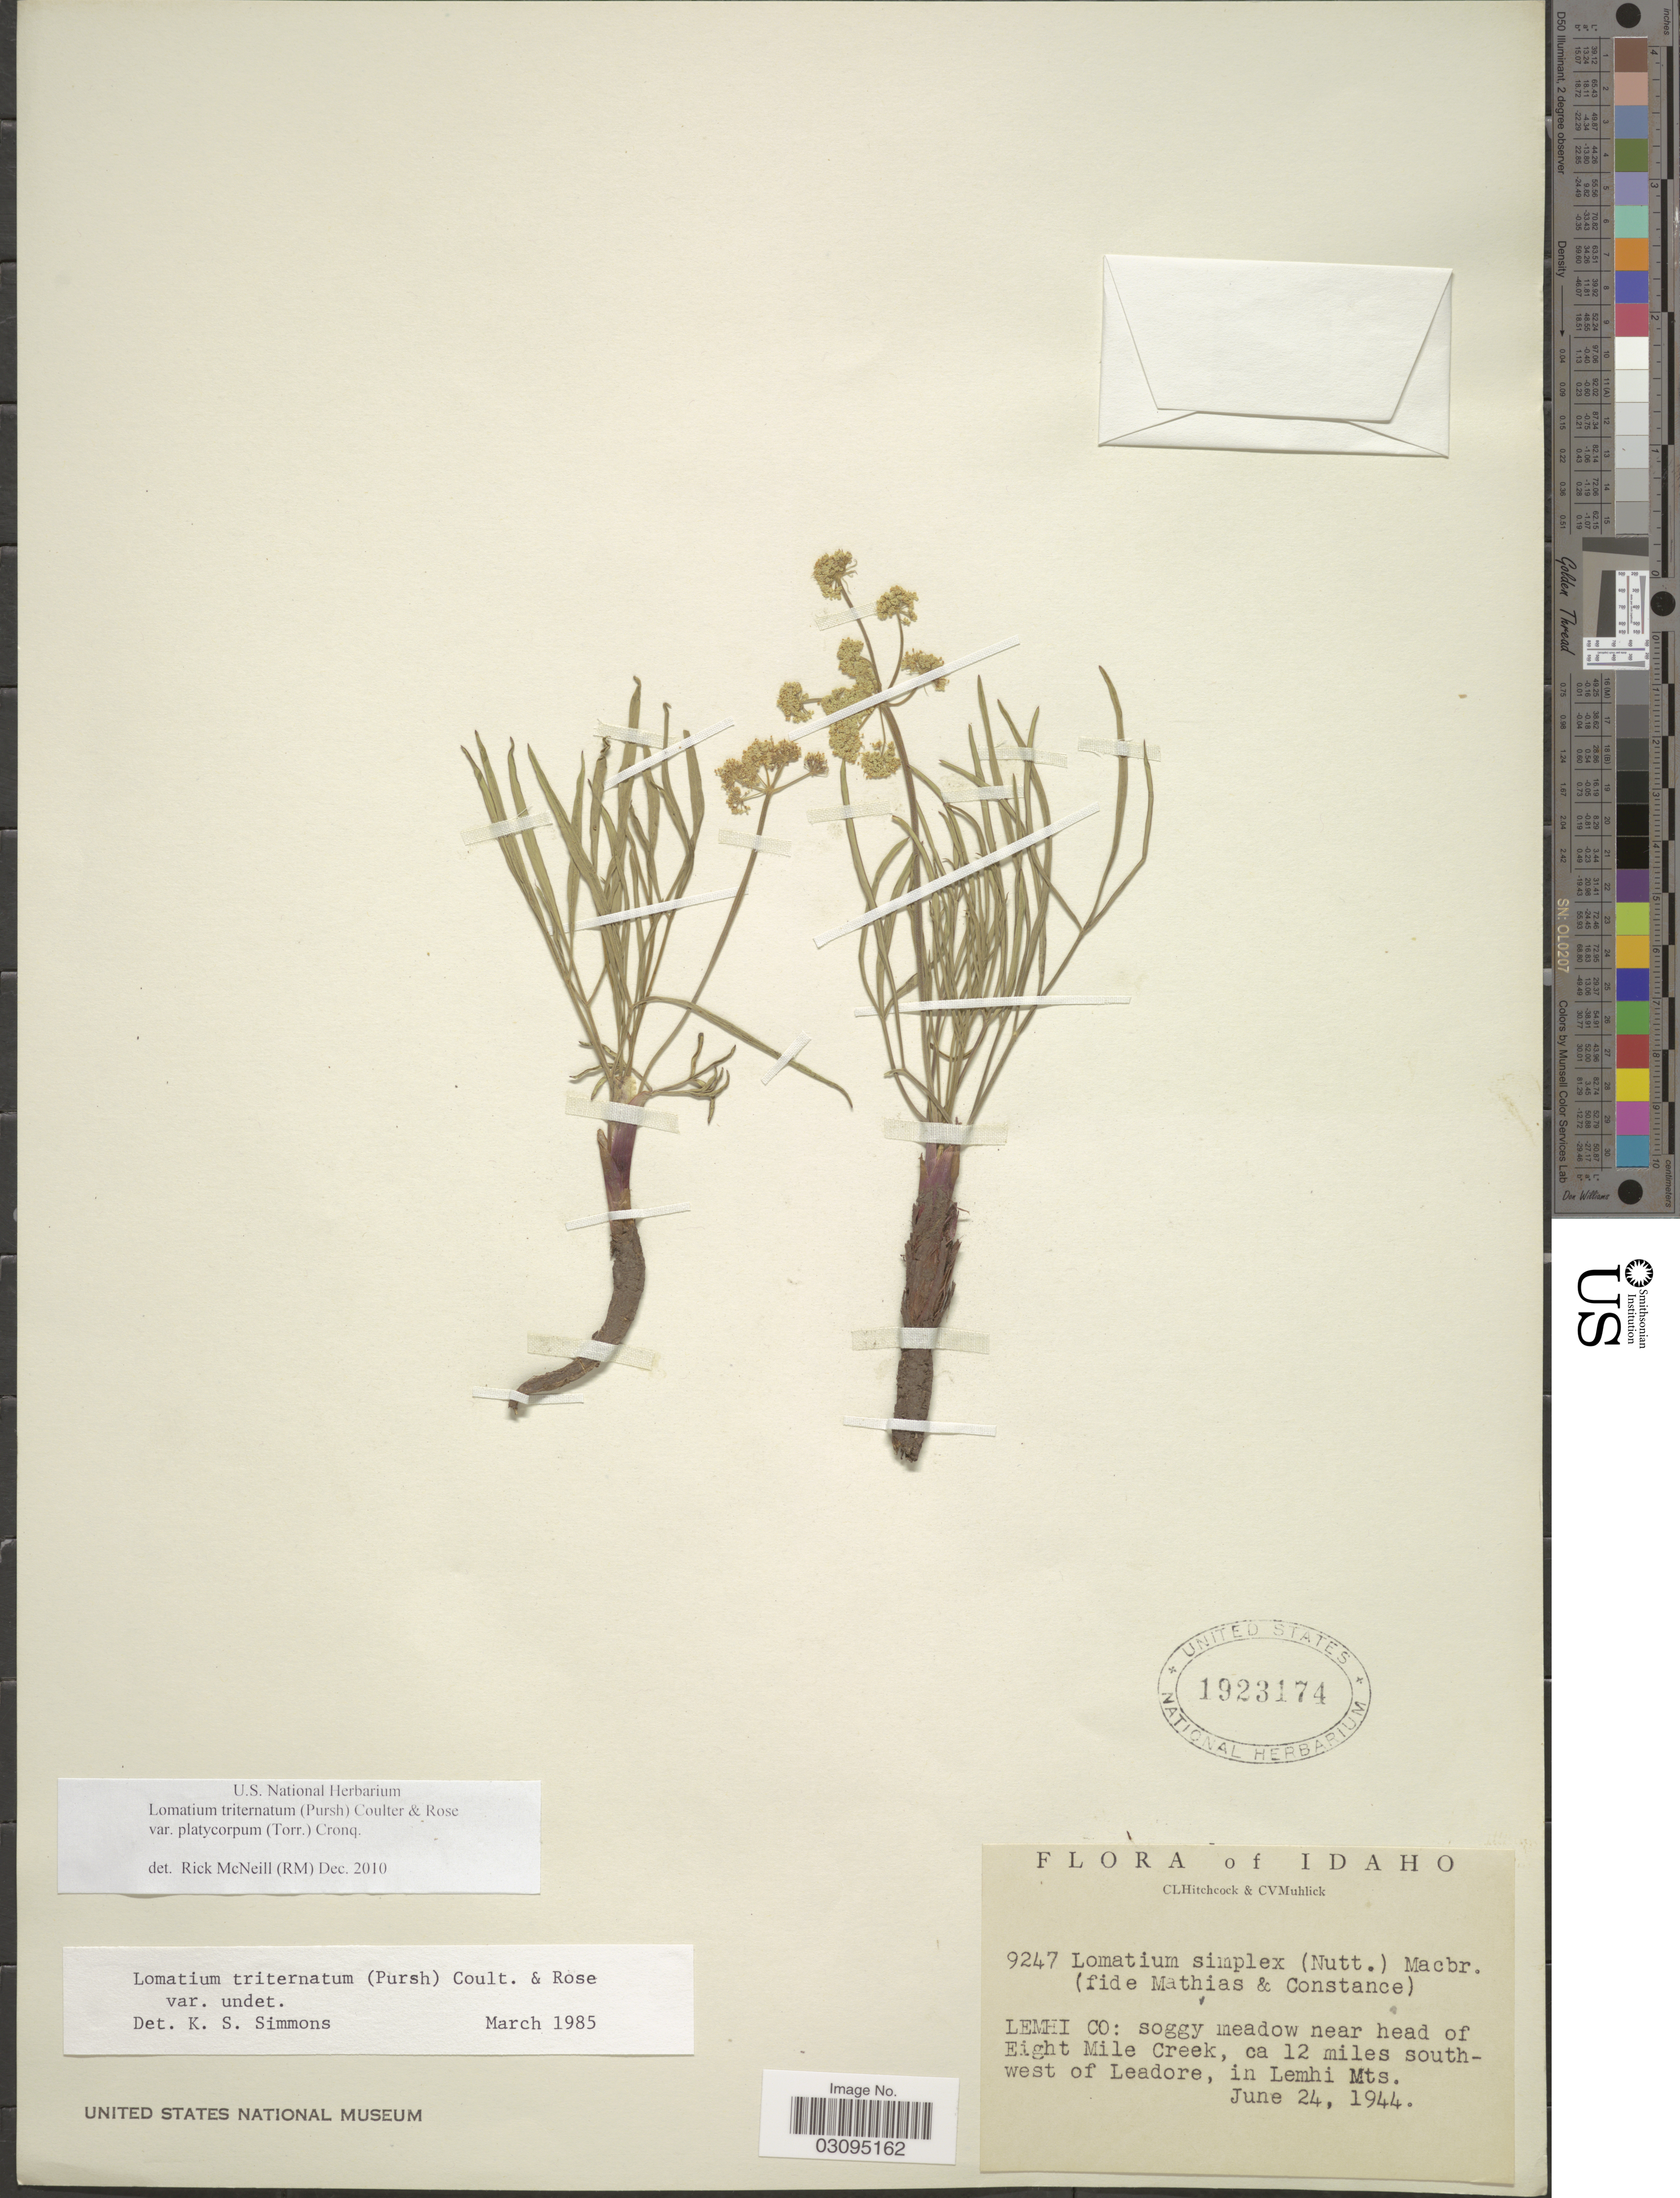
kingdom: Plantae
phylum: Tracheophyta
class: Magnoliopsida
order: Apiales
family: Apiaceae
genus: Lomatium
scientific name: Lomatium triternatum var. platycarpum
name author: (Torr.) B. Boivin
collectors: C. L. Hitchcock & C. V. Muhlick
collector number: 9247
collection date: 1944-06-24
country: United States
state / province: Idaho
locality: Lehmi Co: soggy meadows near head of Eight Mile Creek, ca 12 miles southwest of Leadore, in Lemhi Mts.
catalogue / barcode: US 1923174